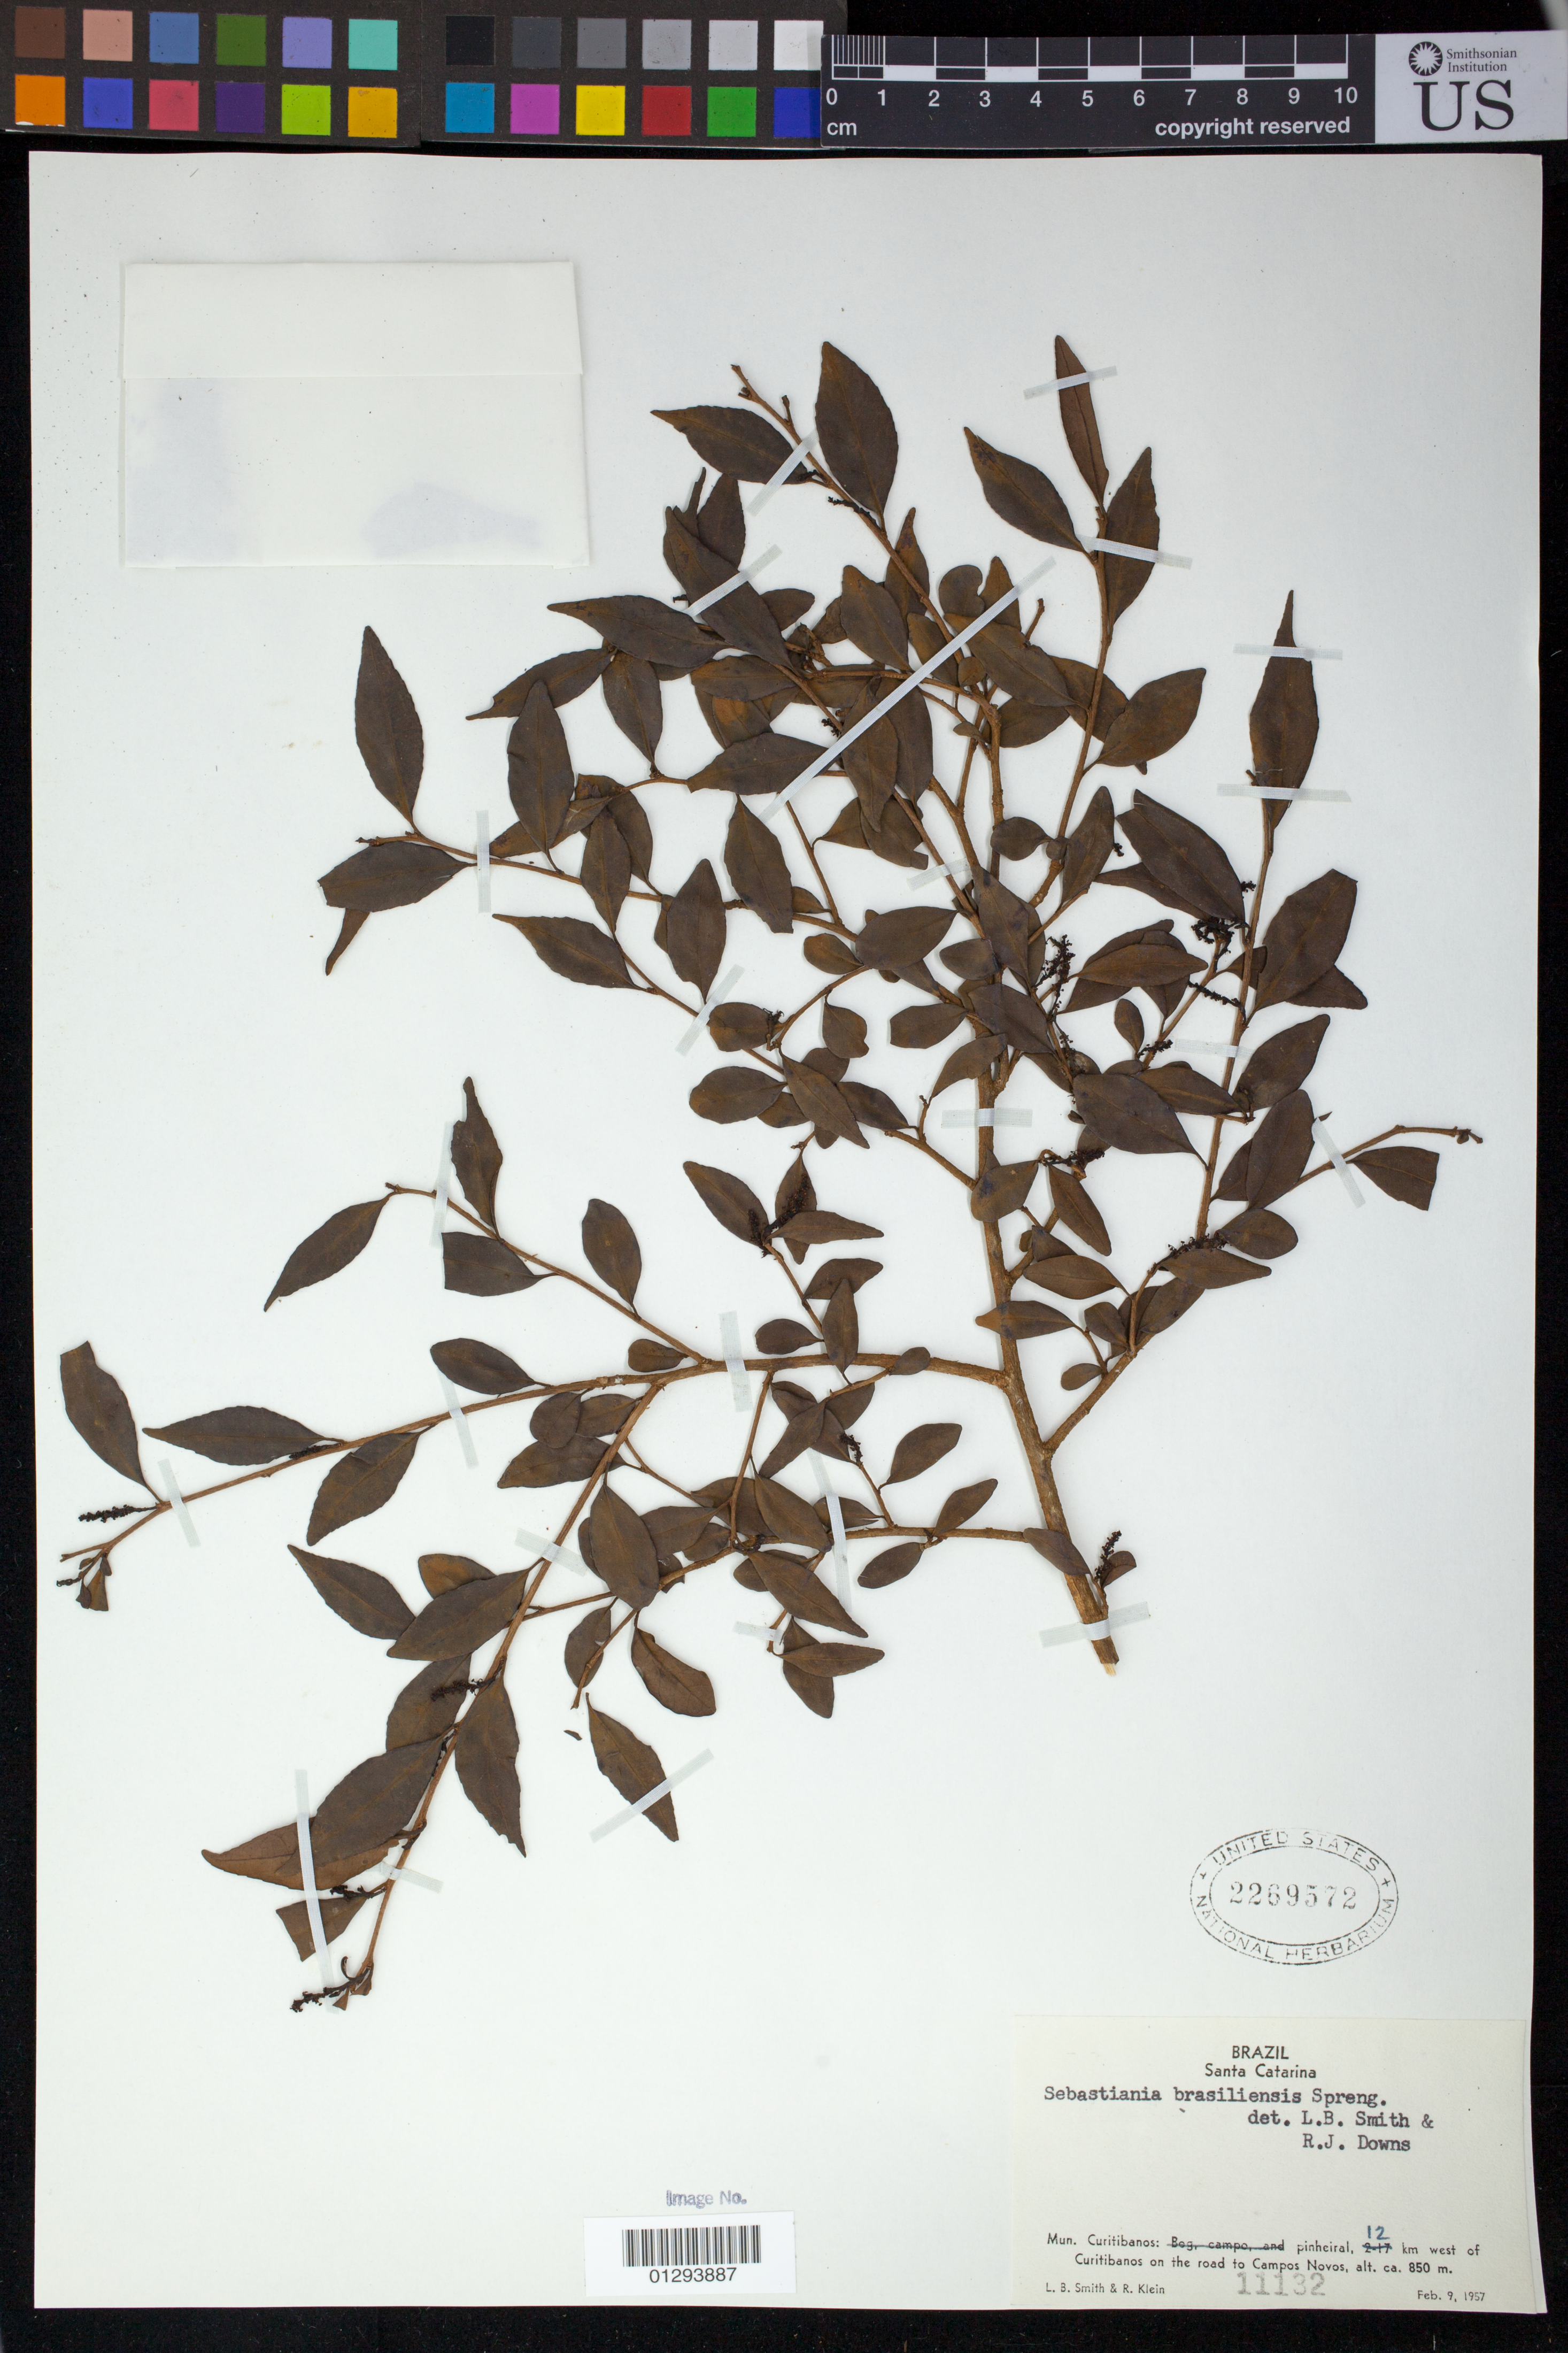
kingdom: Plantae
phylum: Tracheophyta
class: Magnoliopsida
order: Malpighiales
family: Euphorbiaceae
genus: Sebastiania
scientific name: Sebastiania brasiliensis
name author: Spreng.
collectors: L. Smith & R. M. Klein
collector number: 11132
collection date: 1957-02-09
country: Brazil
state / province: Santa Catarina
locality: Mun. Curitibanos: pinheiral, 12 km west of Curitibanos on the road to Campos Novos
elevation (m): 850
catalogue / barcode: US 2269572